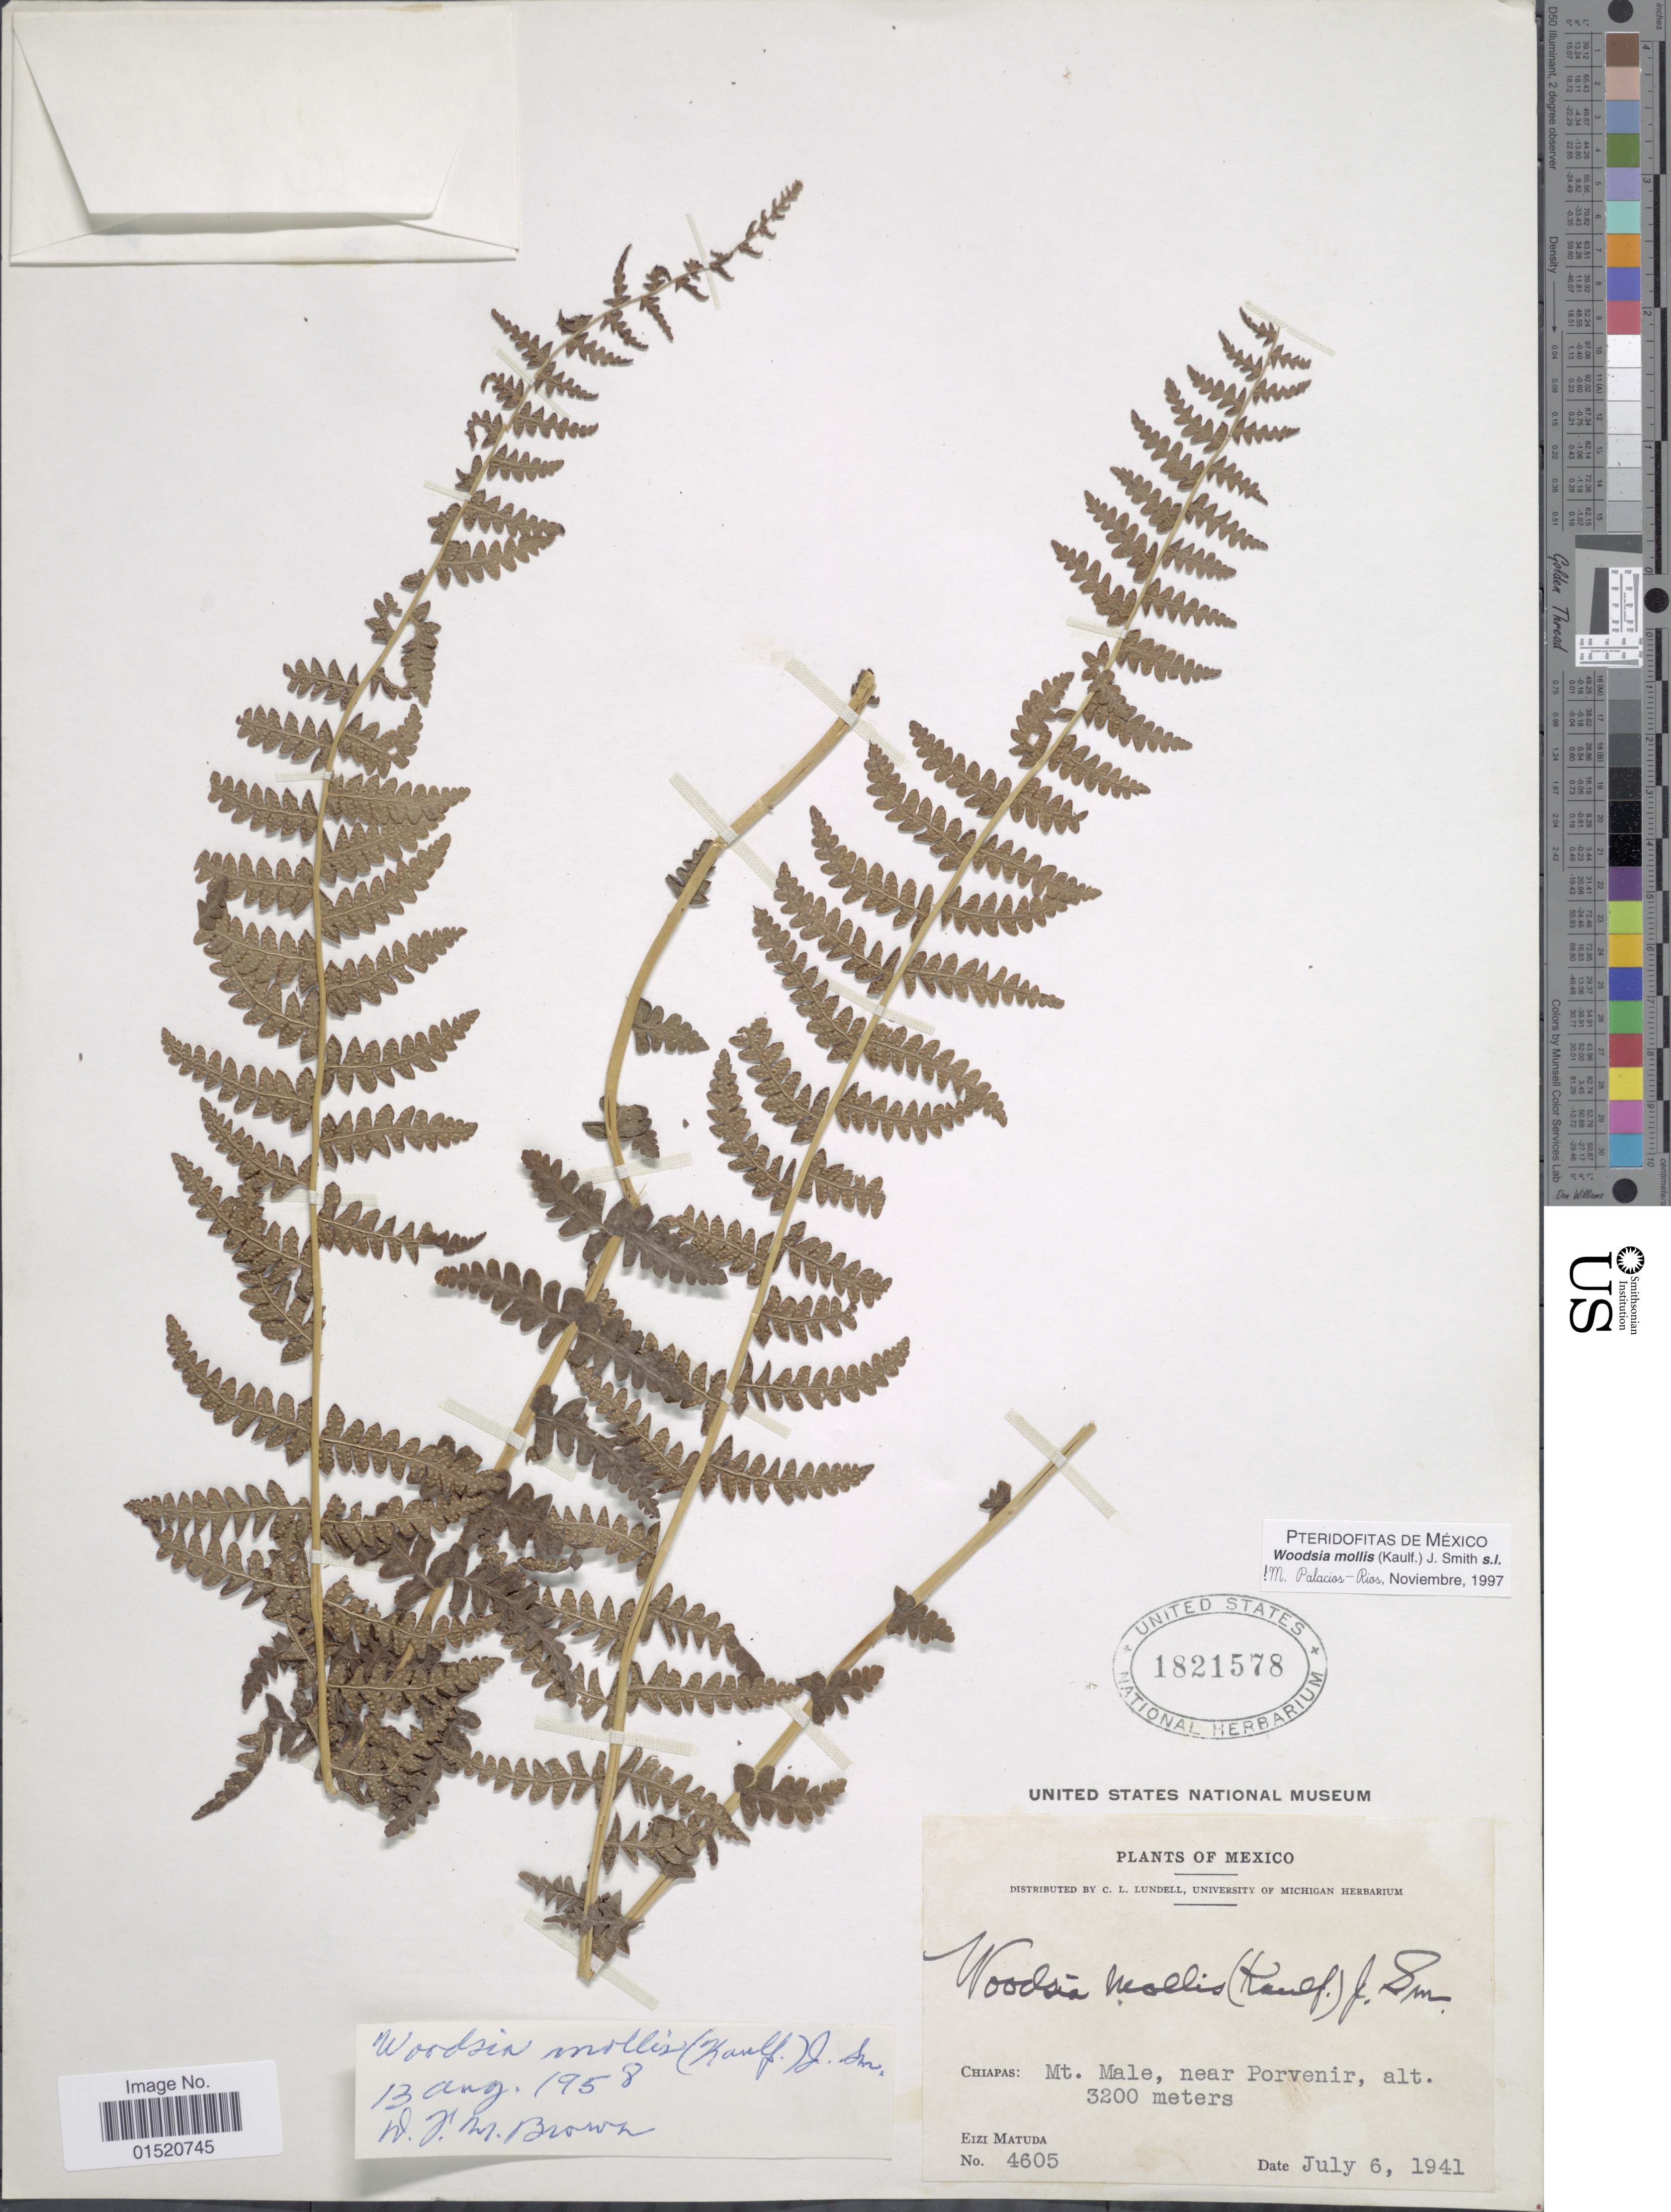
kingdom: Plantae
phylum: Tracheophyta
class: Polypodiopsida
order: Polypodiales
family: Woodsiaceae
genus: Woodsia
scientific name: Woodsia mollis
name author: (Kaulf.) J. Sm.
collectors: E. Matuda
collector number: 4605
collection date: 1941-07-06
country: Mexico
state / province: Chiapas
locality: Mt Male, near Porvenir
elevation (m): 3200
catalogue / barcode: US 1821578